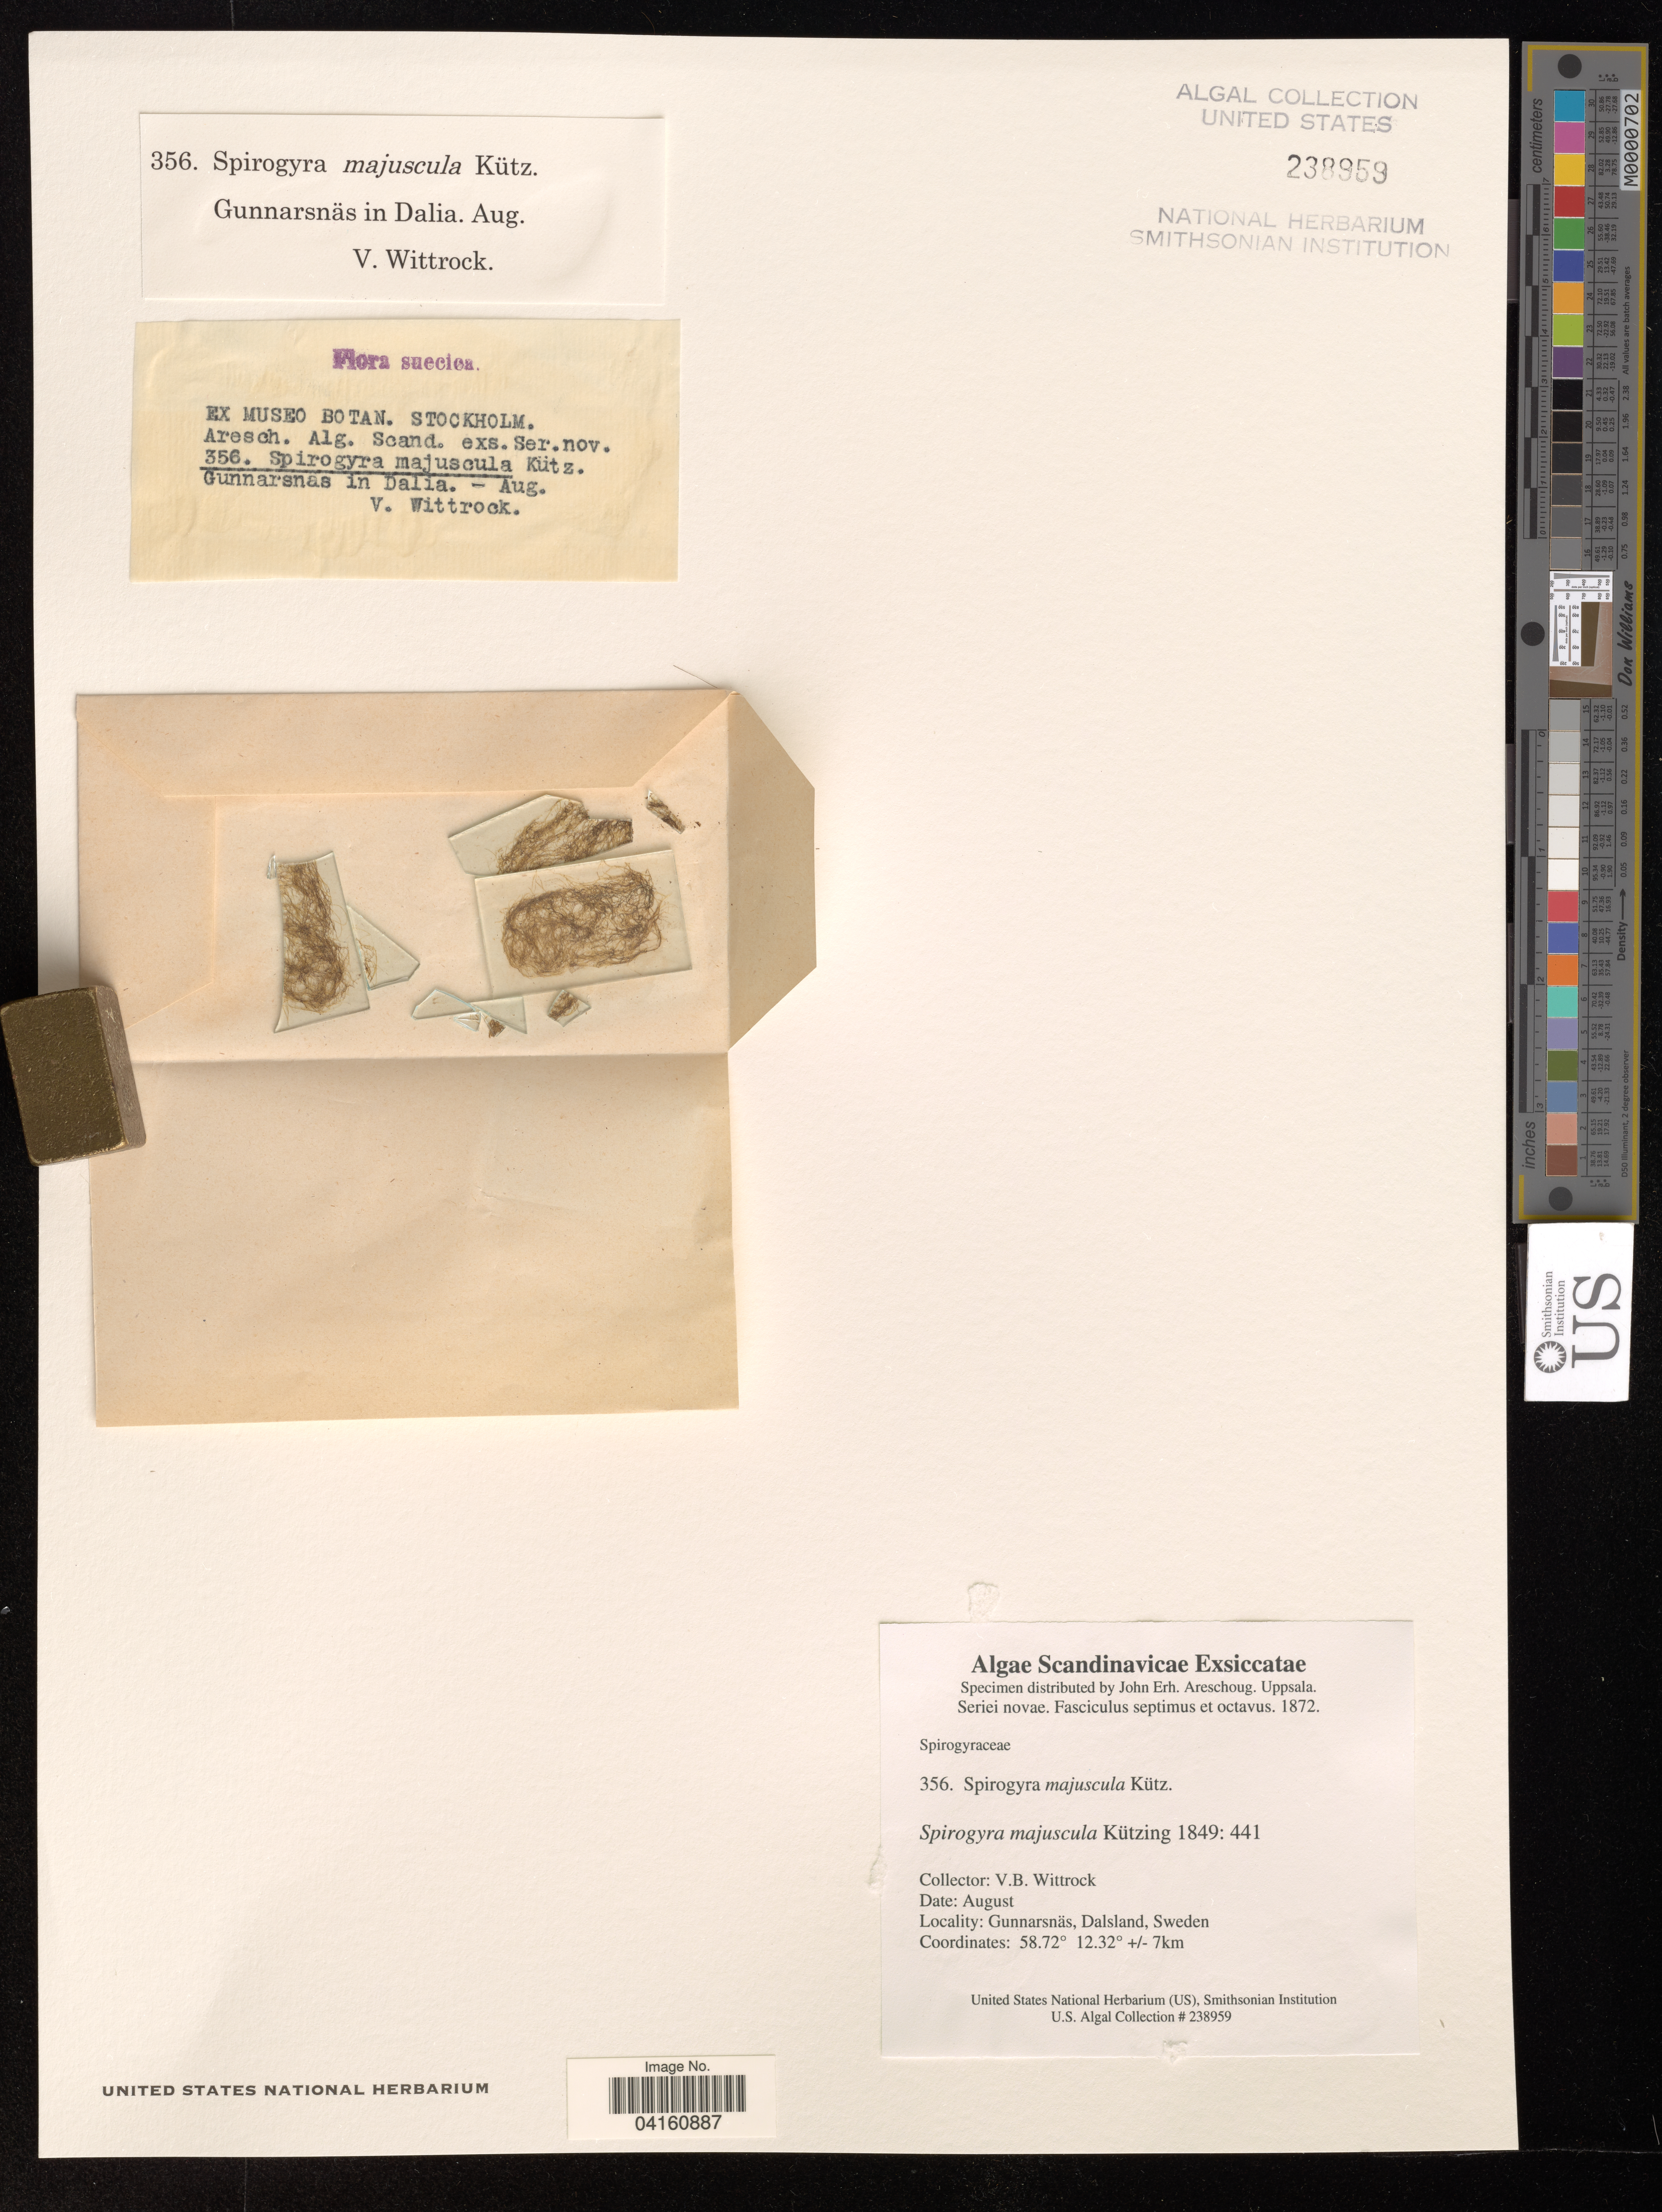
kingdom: Plantae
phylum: Charophyta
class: Zygnematophyceae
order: Zygnematales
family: Zygnemataceae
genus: Spirogyra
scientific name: Spirogyra majuscula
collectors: V. Wittrock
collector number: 356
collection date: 1872-08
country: Sweden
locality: Gunnarsnas, Dalsland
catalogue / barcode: US 238959